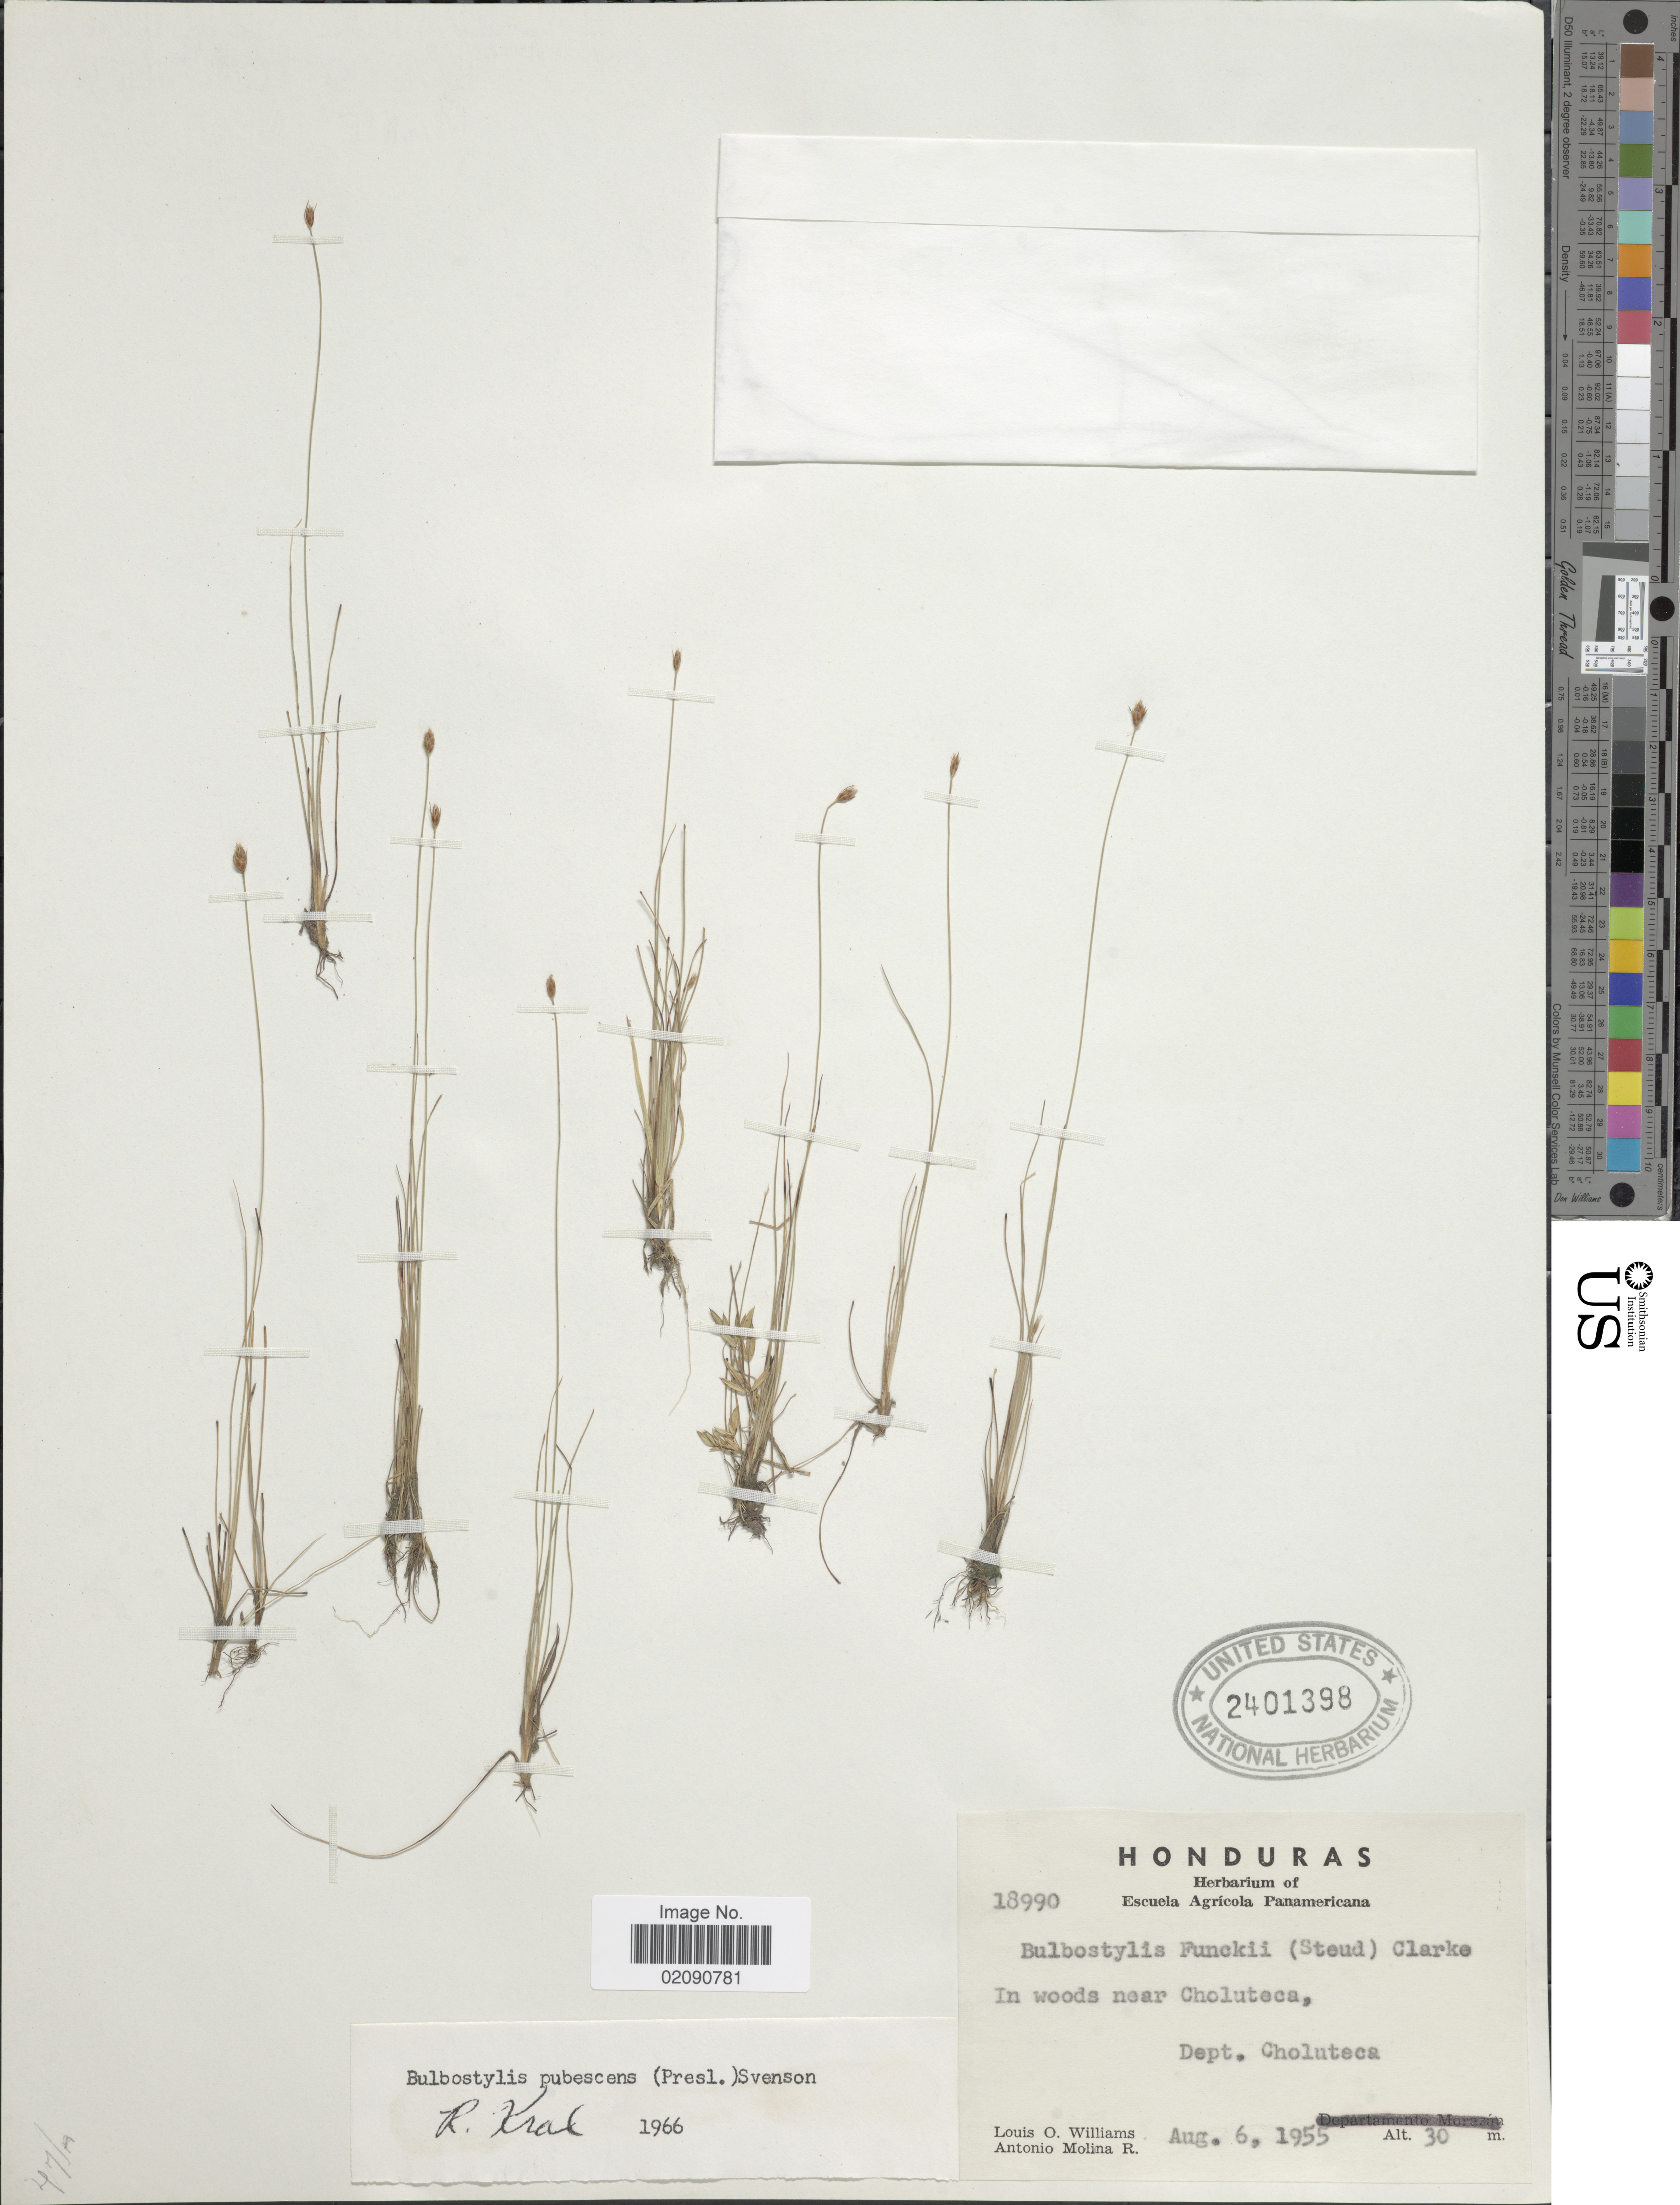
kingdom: Plantae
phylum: Tracheophyta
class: Liliopsida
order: Poales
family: Cyperaceae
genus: Bulbostylis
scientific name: Bulbostylis pubescens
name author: (J. Presl & C. Presl) Svenson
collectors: L. O. Williams & A. Molina R.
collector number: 18990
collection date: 1955-08-06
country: Honduras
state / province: Choluteca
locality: In woods near Choluteca, Dept. Choluteca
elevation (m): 30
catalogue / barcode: US 2401398